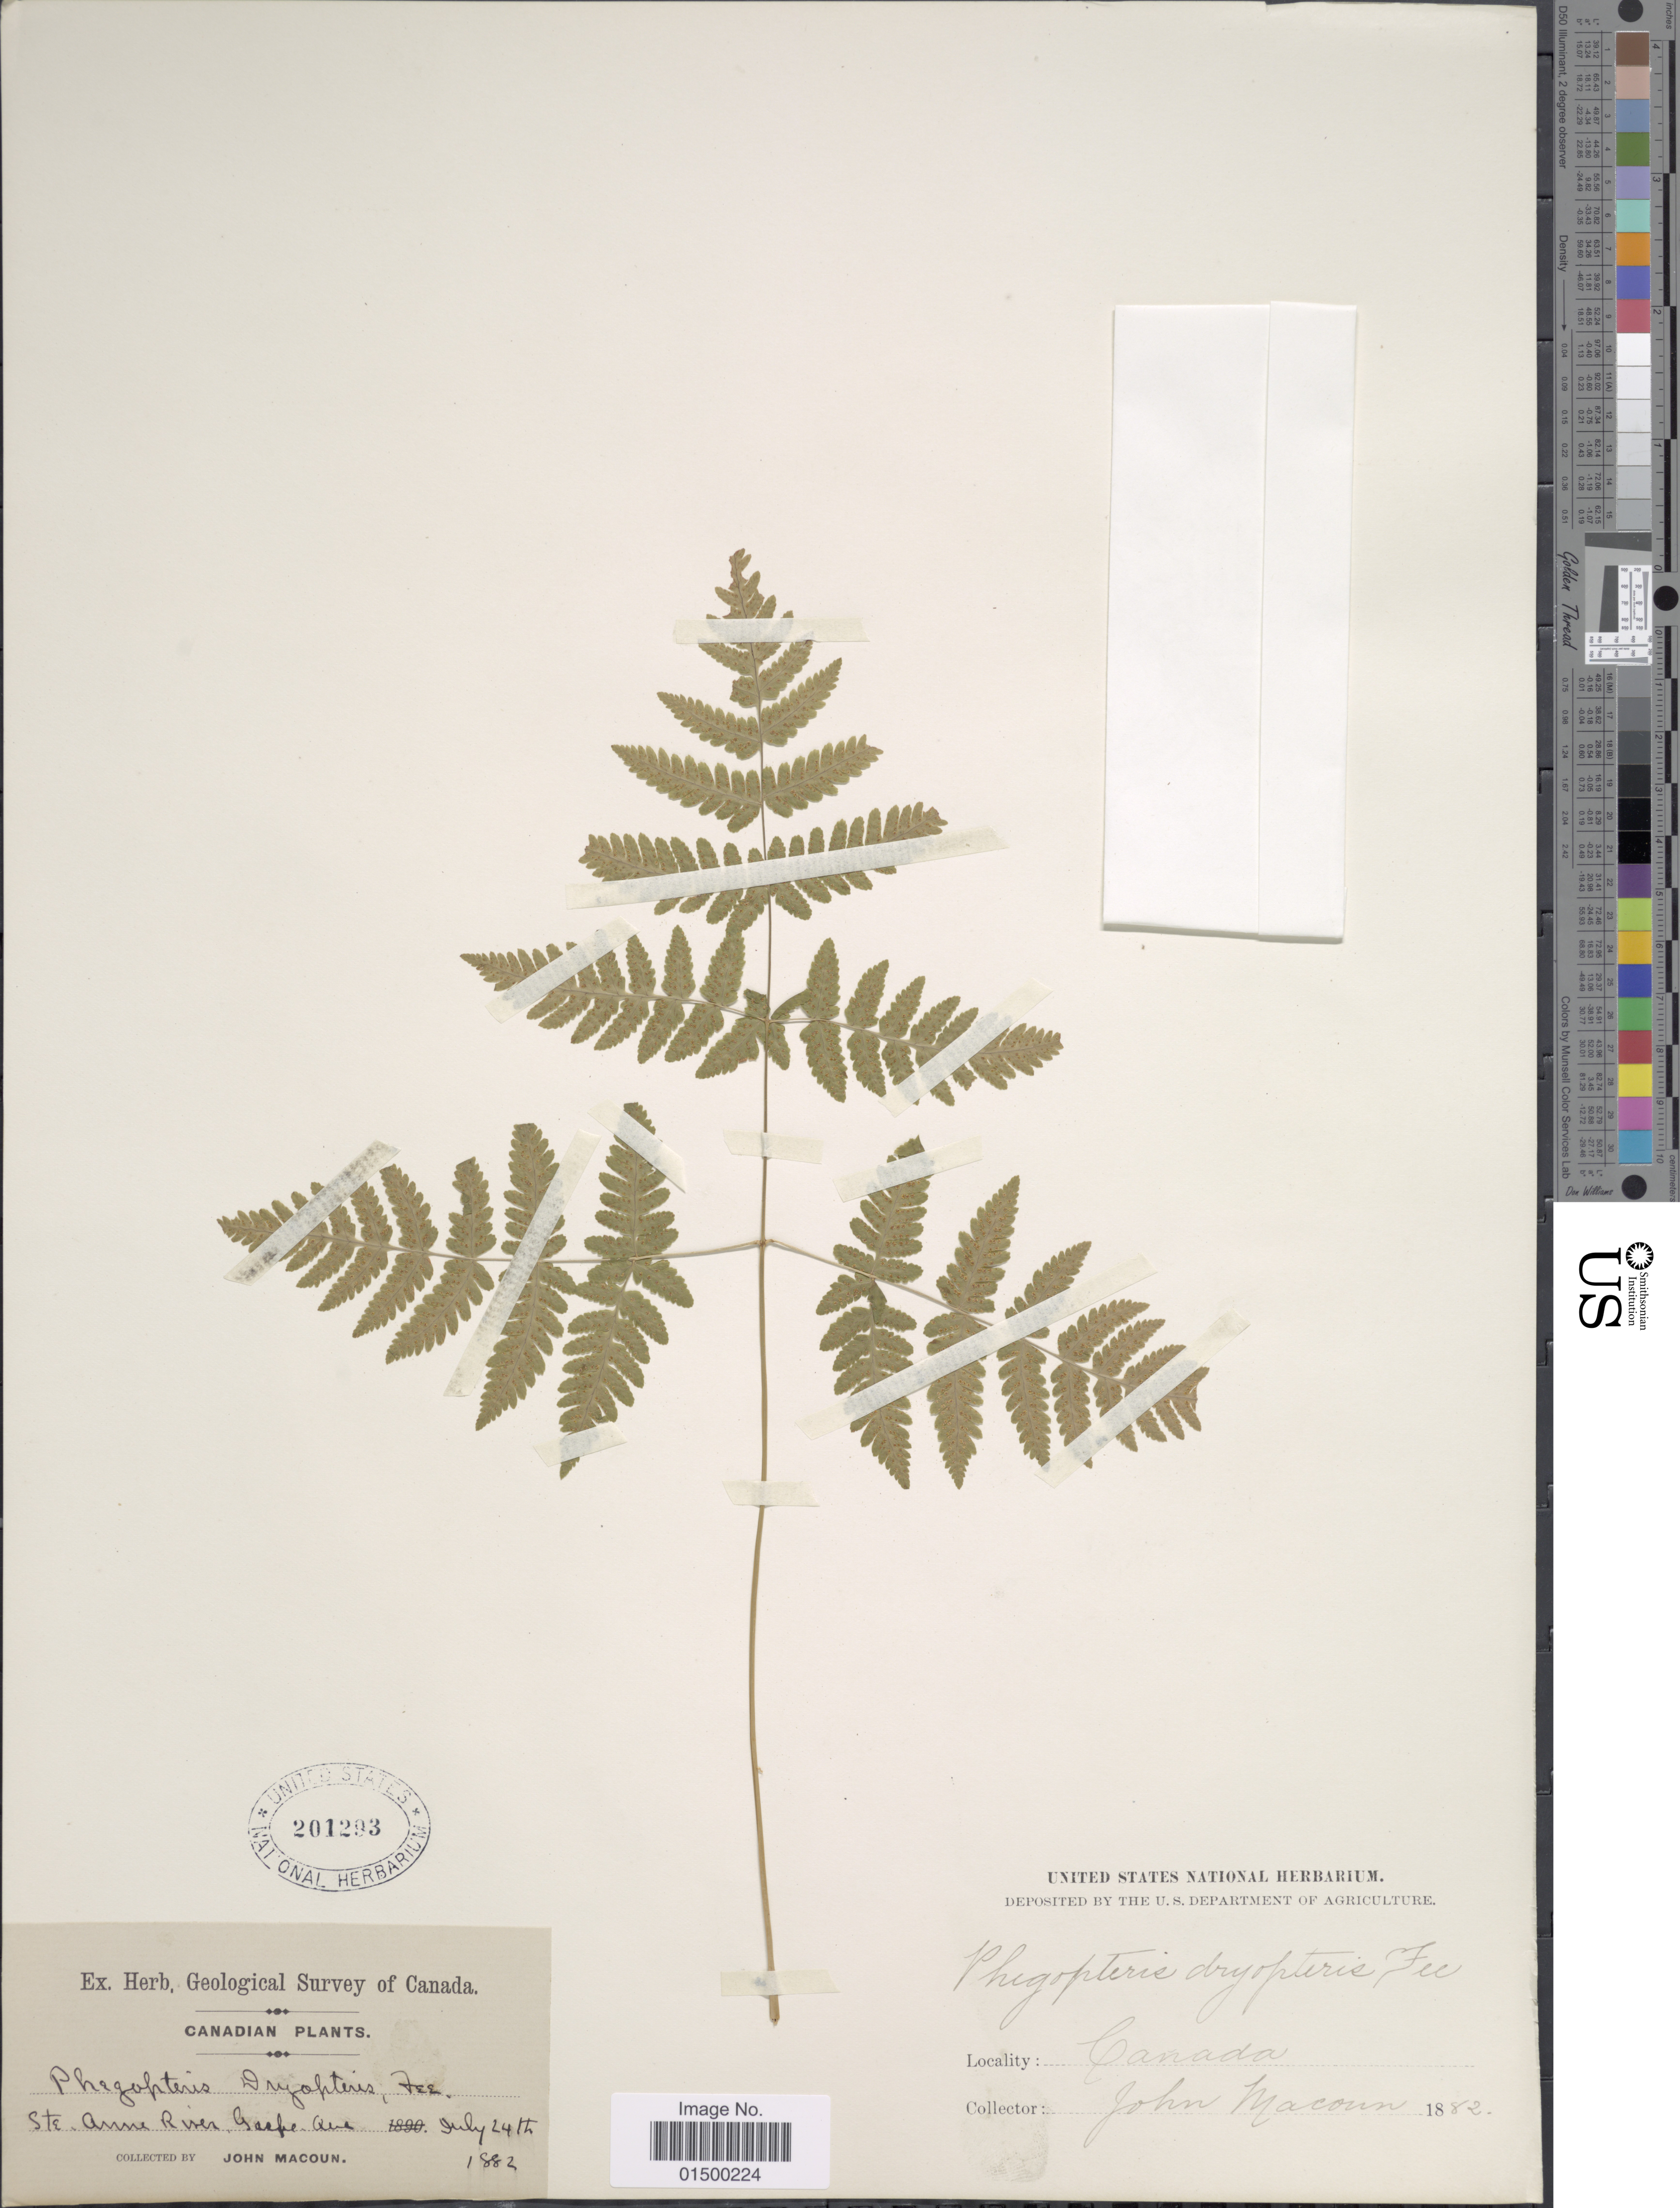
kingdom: Plantae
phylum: Tracheophyta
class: Polypodiopsida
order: Polypodiales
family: Cystopteridaceae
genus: Gymnocarpium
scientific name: Gymnocarpium disjunctum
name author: (Rupr.) Ching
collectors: J. Macoun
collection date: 1882-07-25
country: Canada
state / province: Quebec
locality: Ste, Anne River, Graefe Que.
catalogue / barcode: US 201293